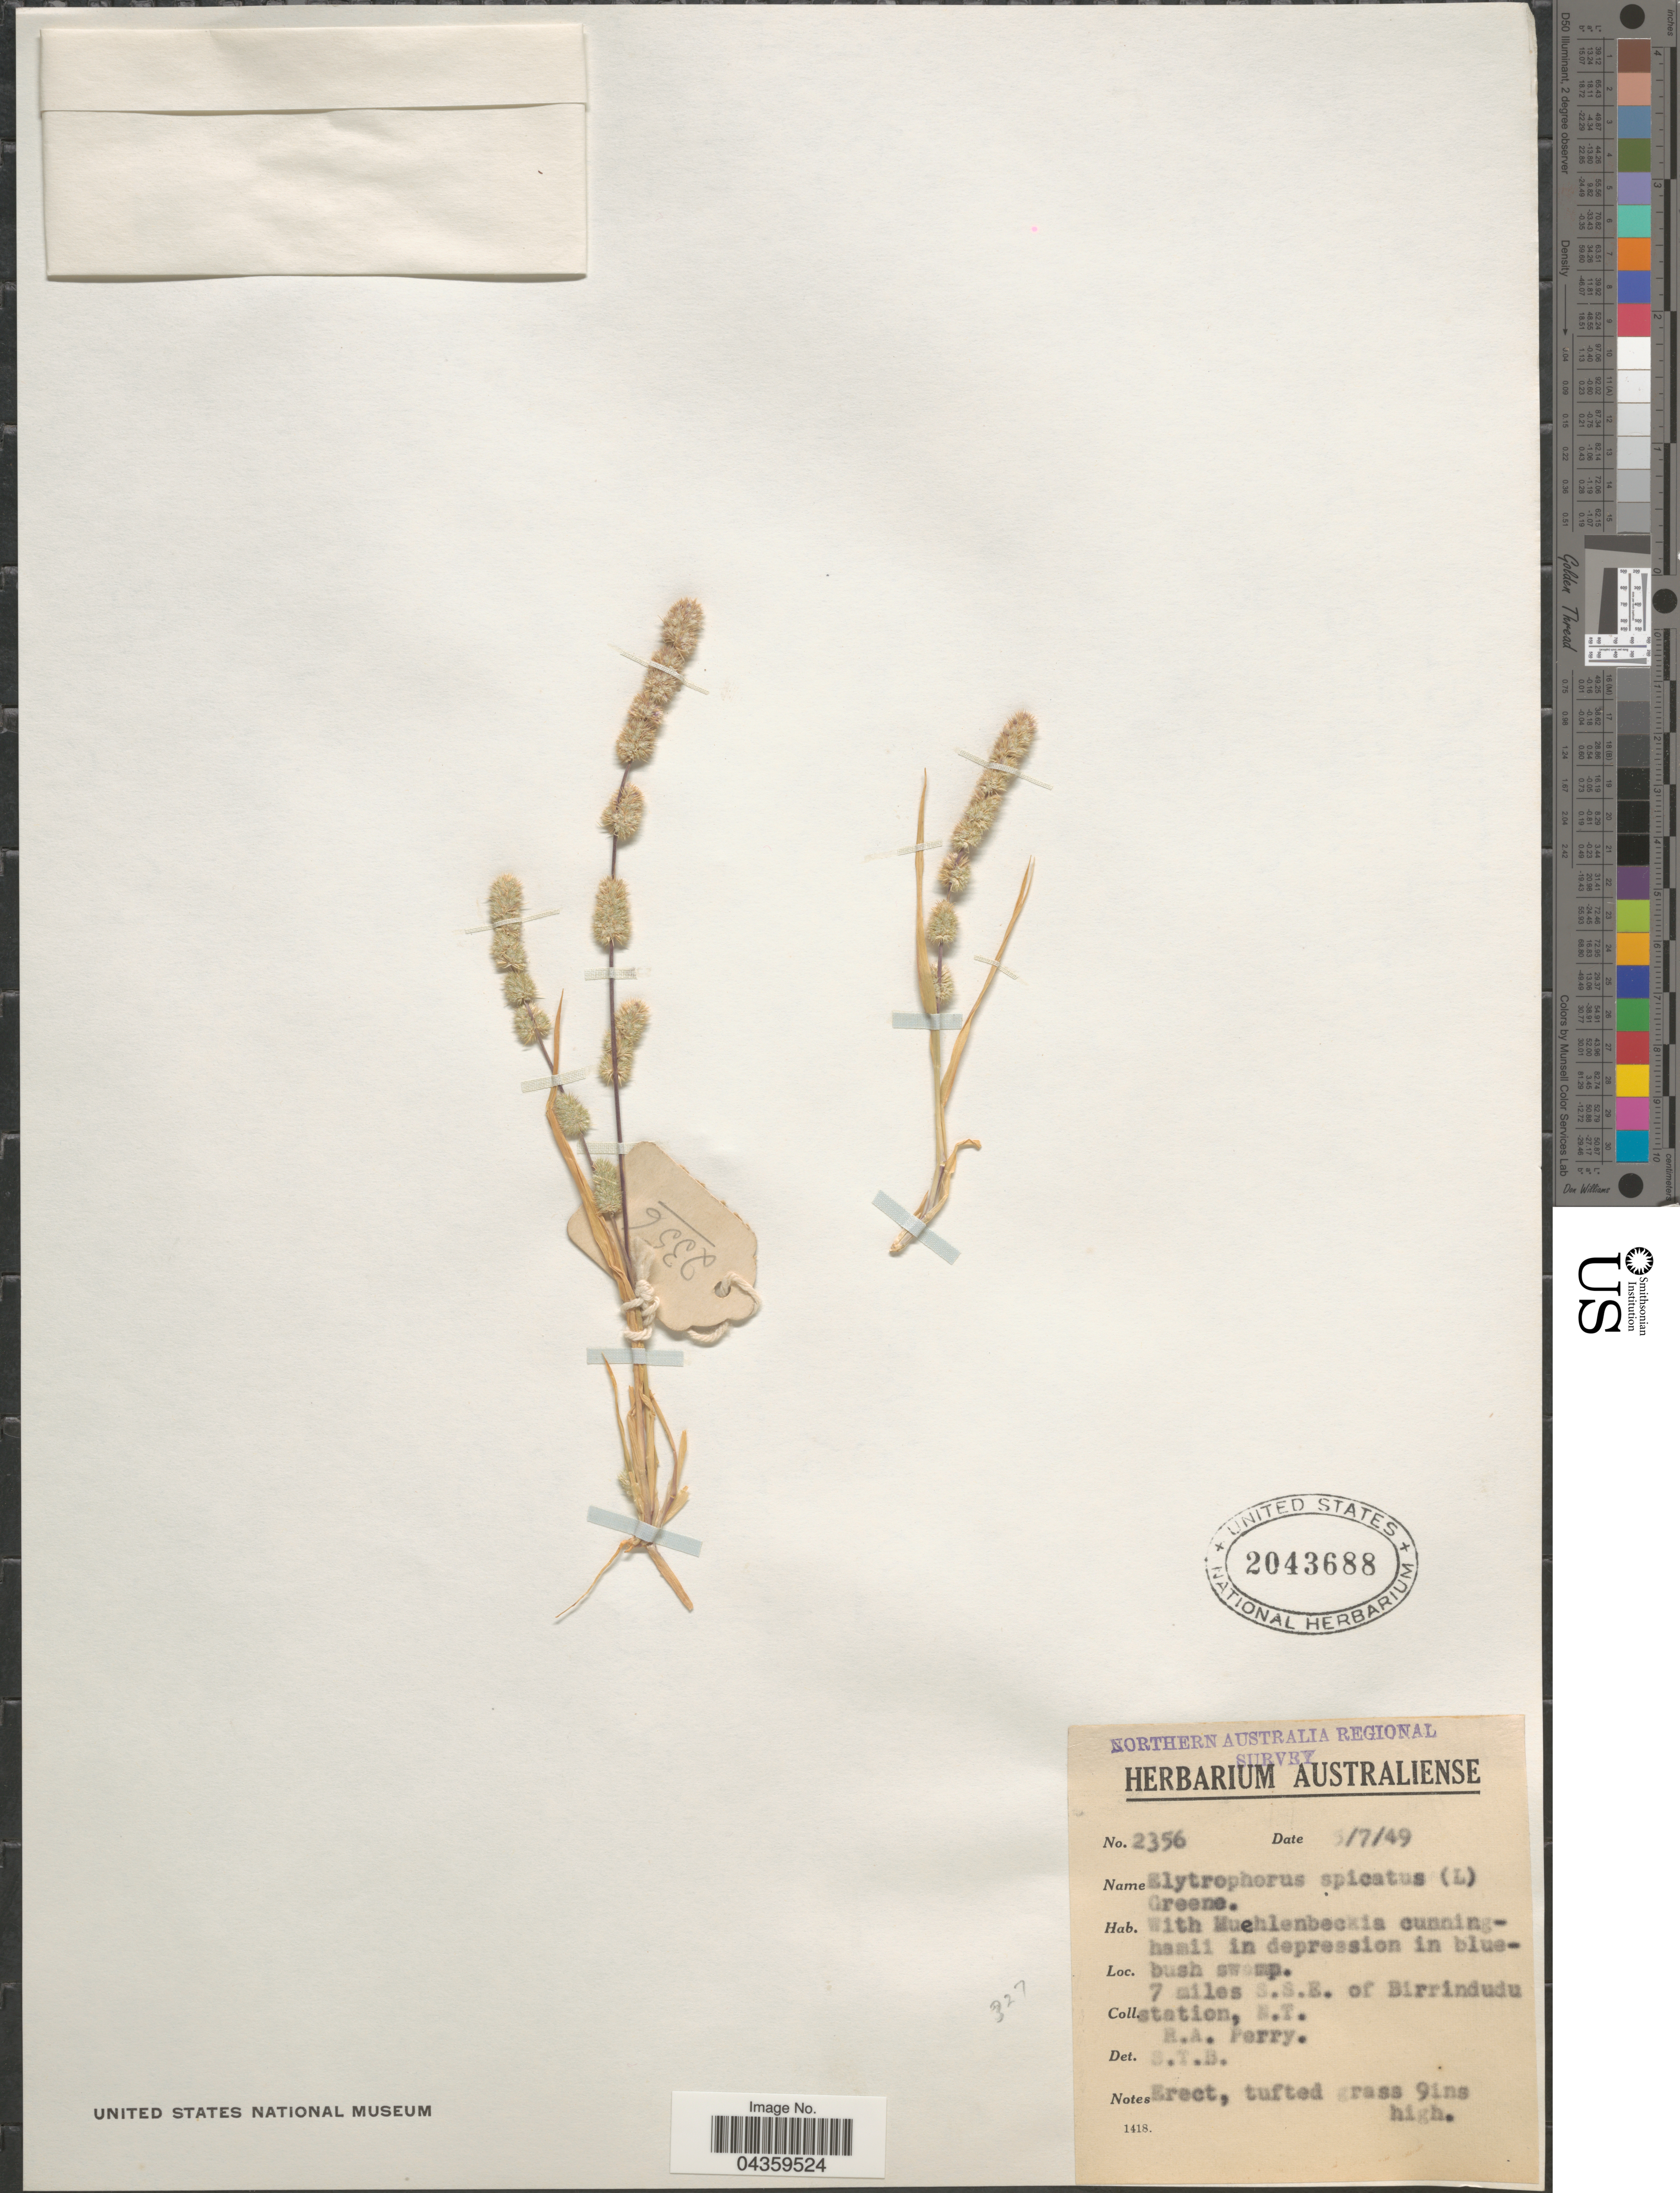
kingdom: Plantae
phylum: Tracheophyta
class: Liliopsida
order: Poales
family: Poaceae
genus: Elytrophorus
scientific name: Elytrophorus spicatus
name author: (Willd.) A. Camus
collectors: Perry, R. A.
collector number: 2356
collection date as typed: Transcribed d/m/y: 3/7/49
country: Australia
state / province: Northern Territory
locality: Northern Australia Regional Survey. 7 miles S.S.E. of Birrindudu station, N.T.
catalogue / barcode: US 2043688